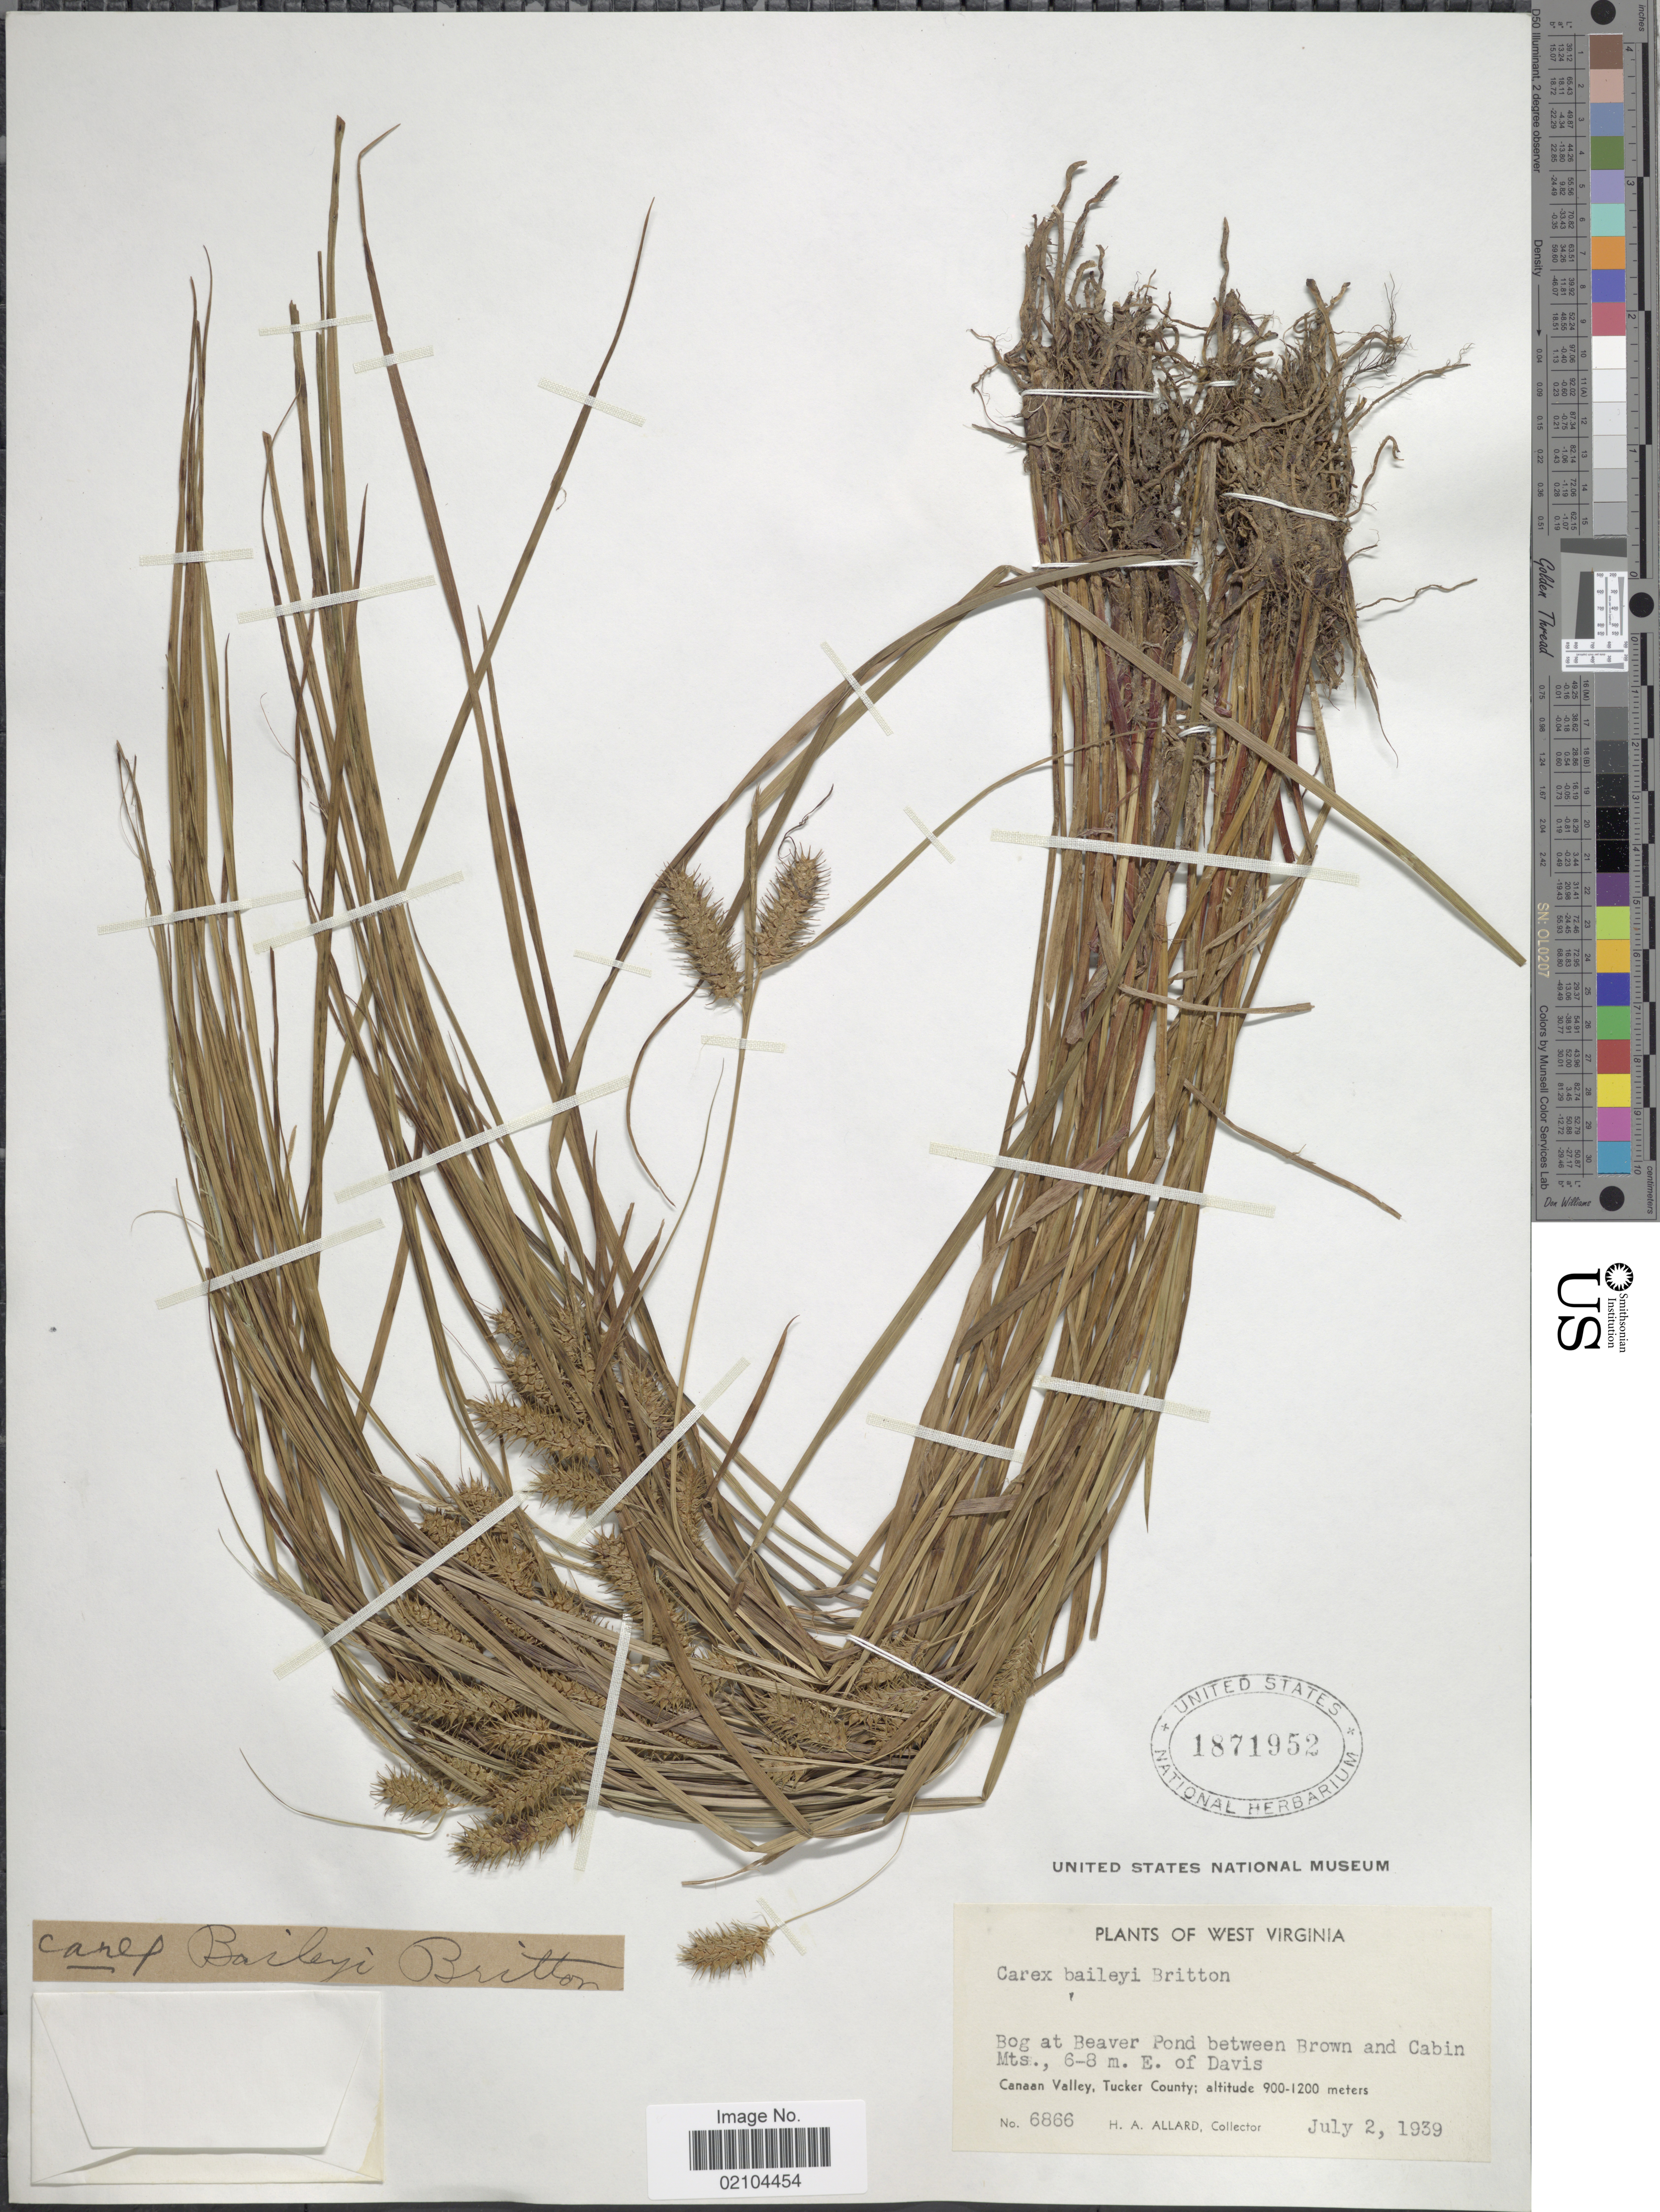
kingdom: Plantae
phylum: Tracheophyta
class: Liliopsida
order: Poales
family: Cyperaceae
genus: Carex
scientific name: Carex baileyi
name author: Britton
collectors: H. A. Allard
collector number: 6866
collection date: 1939-07-02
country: United States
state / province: West Virginia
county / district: Tucker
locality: Bog at Beaver Pond between Brown and Cabin Mts., 6-8 m. E. of Davis, Canaan Valley, Tucker County.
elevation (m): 900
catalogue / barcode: US 1871952